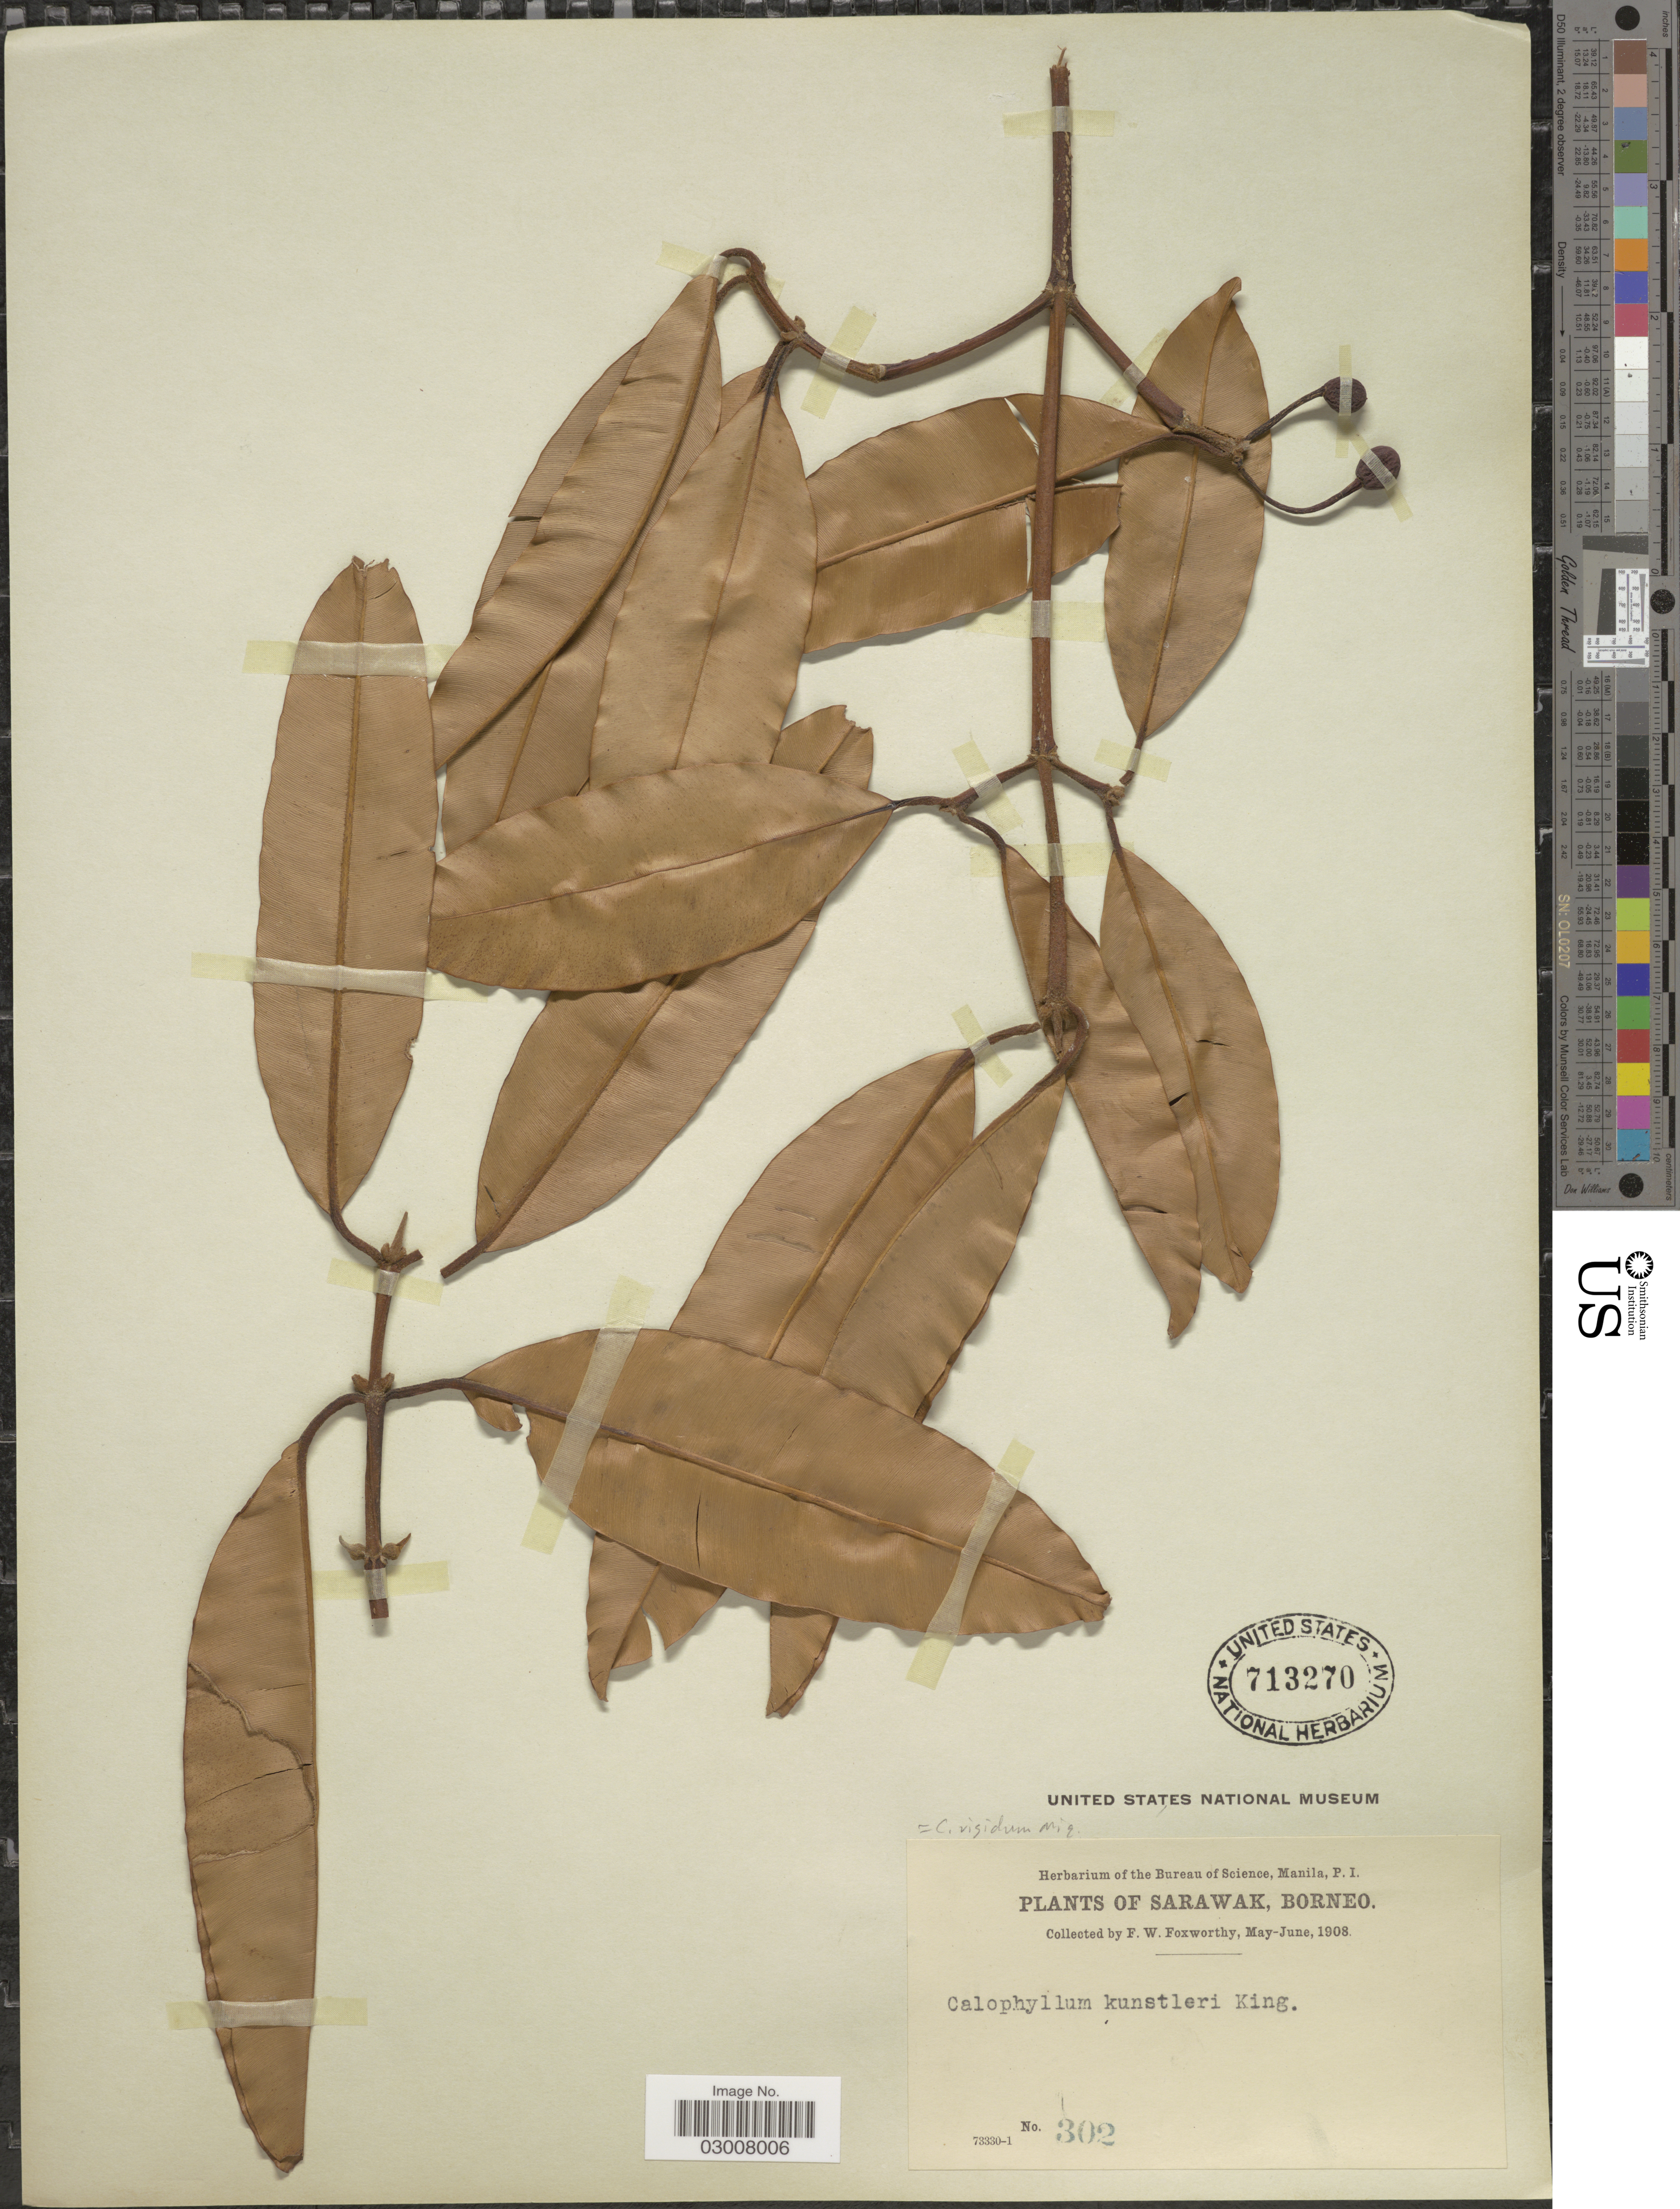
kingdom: Plantae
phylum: Tracheophyta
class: Magnoliopsida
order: Malpighiales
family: Calophyllaceae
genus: Calophyllum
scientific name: Calophyllum rigidum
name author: Miq.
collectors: F. W. Foxworthy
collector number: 302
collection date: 1908-05/1908-06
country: Malaysia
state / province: Sarawak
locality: Borneo.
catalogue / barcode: US 713270